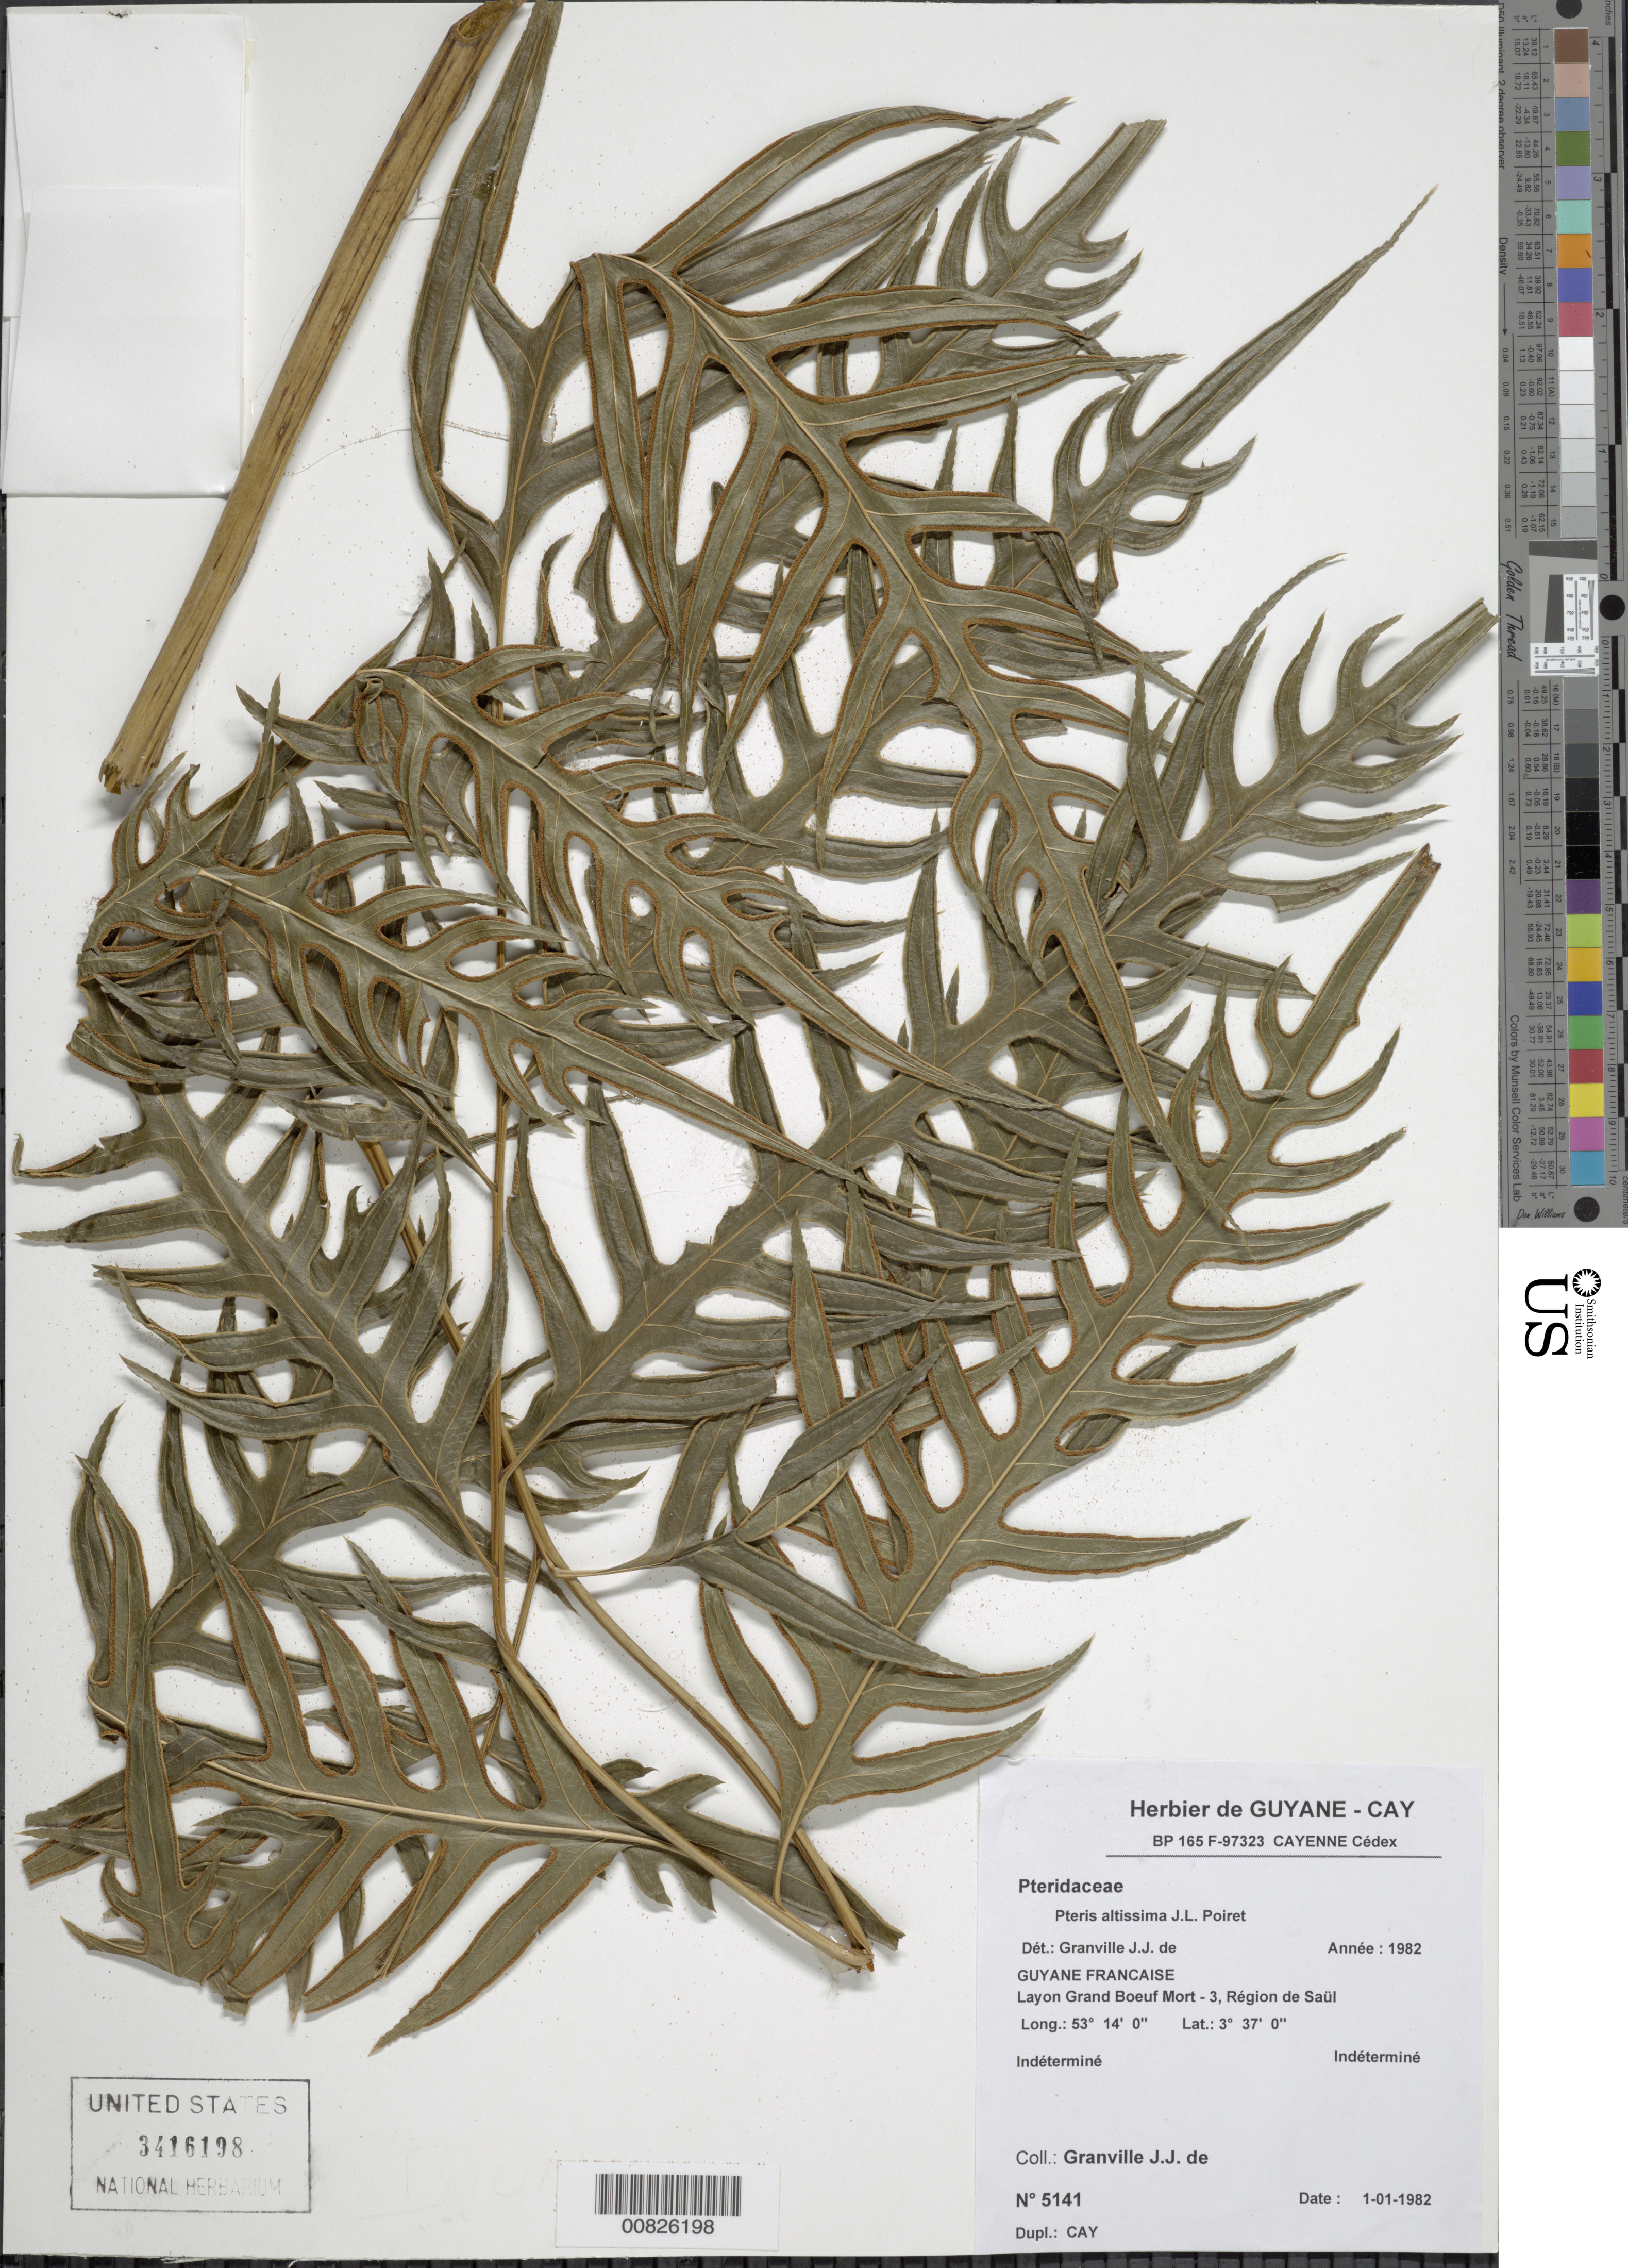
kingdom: Plantae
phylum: Tracheophyta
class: Polypodiopsida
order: Polypodiales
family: Pteridaceae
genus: Pteris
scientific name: Pteris altissima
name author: Poir.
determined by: Granville, J. J. de, (CAY), Institut de Recherche pour le Developpement (IRD) (FRENCH GUIANA)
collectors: J.-J. de Granville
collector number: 5141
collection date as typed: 1-Jan-82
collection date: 1982-01-01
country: French Guiana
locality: Région de Saül, Grand Boeuf Mort - 3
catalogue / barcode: US 3416198